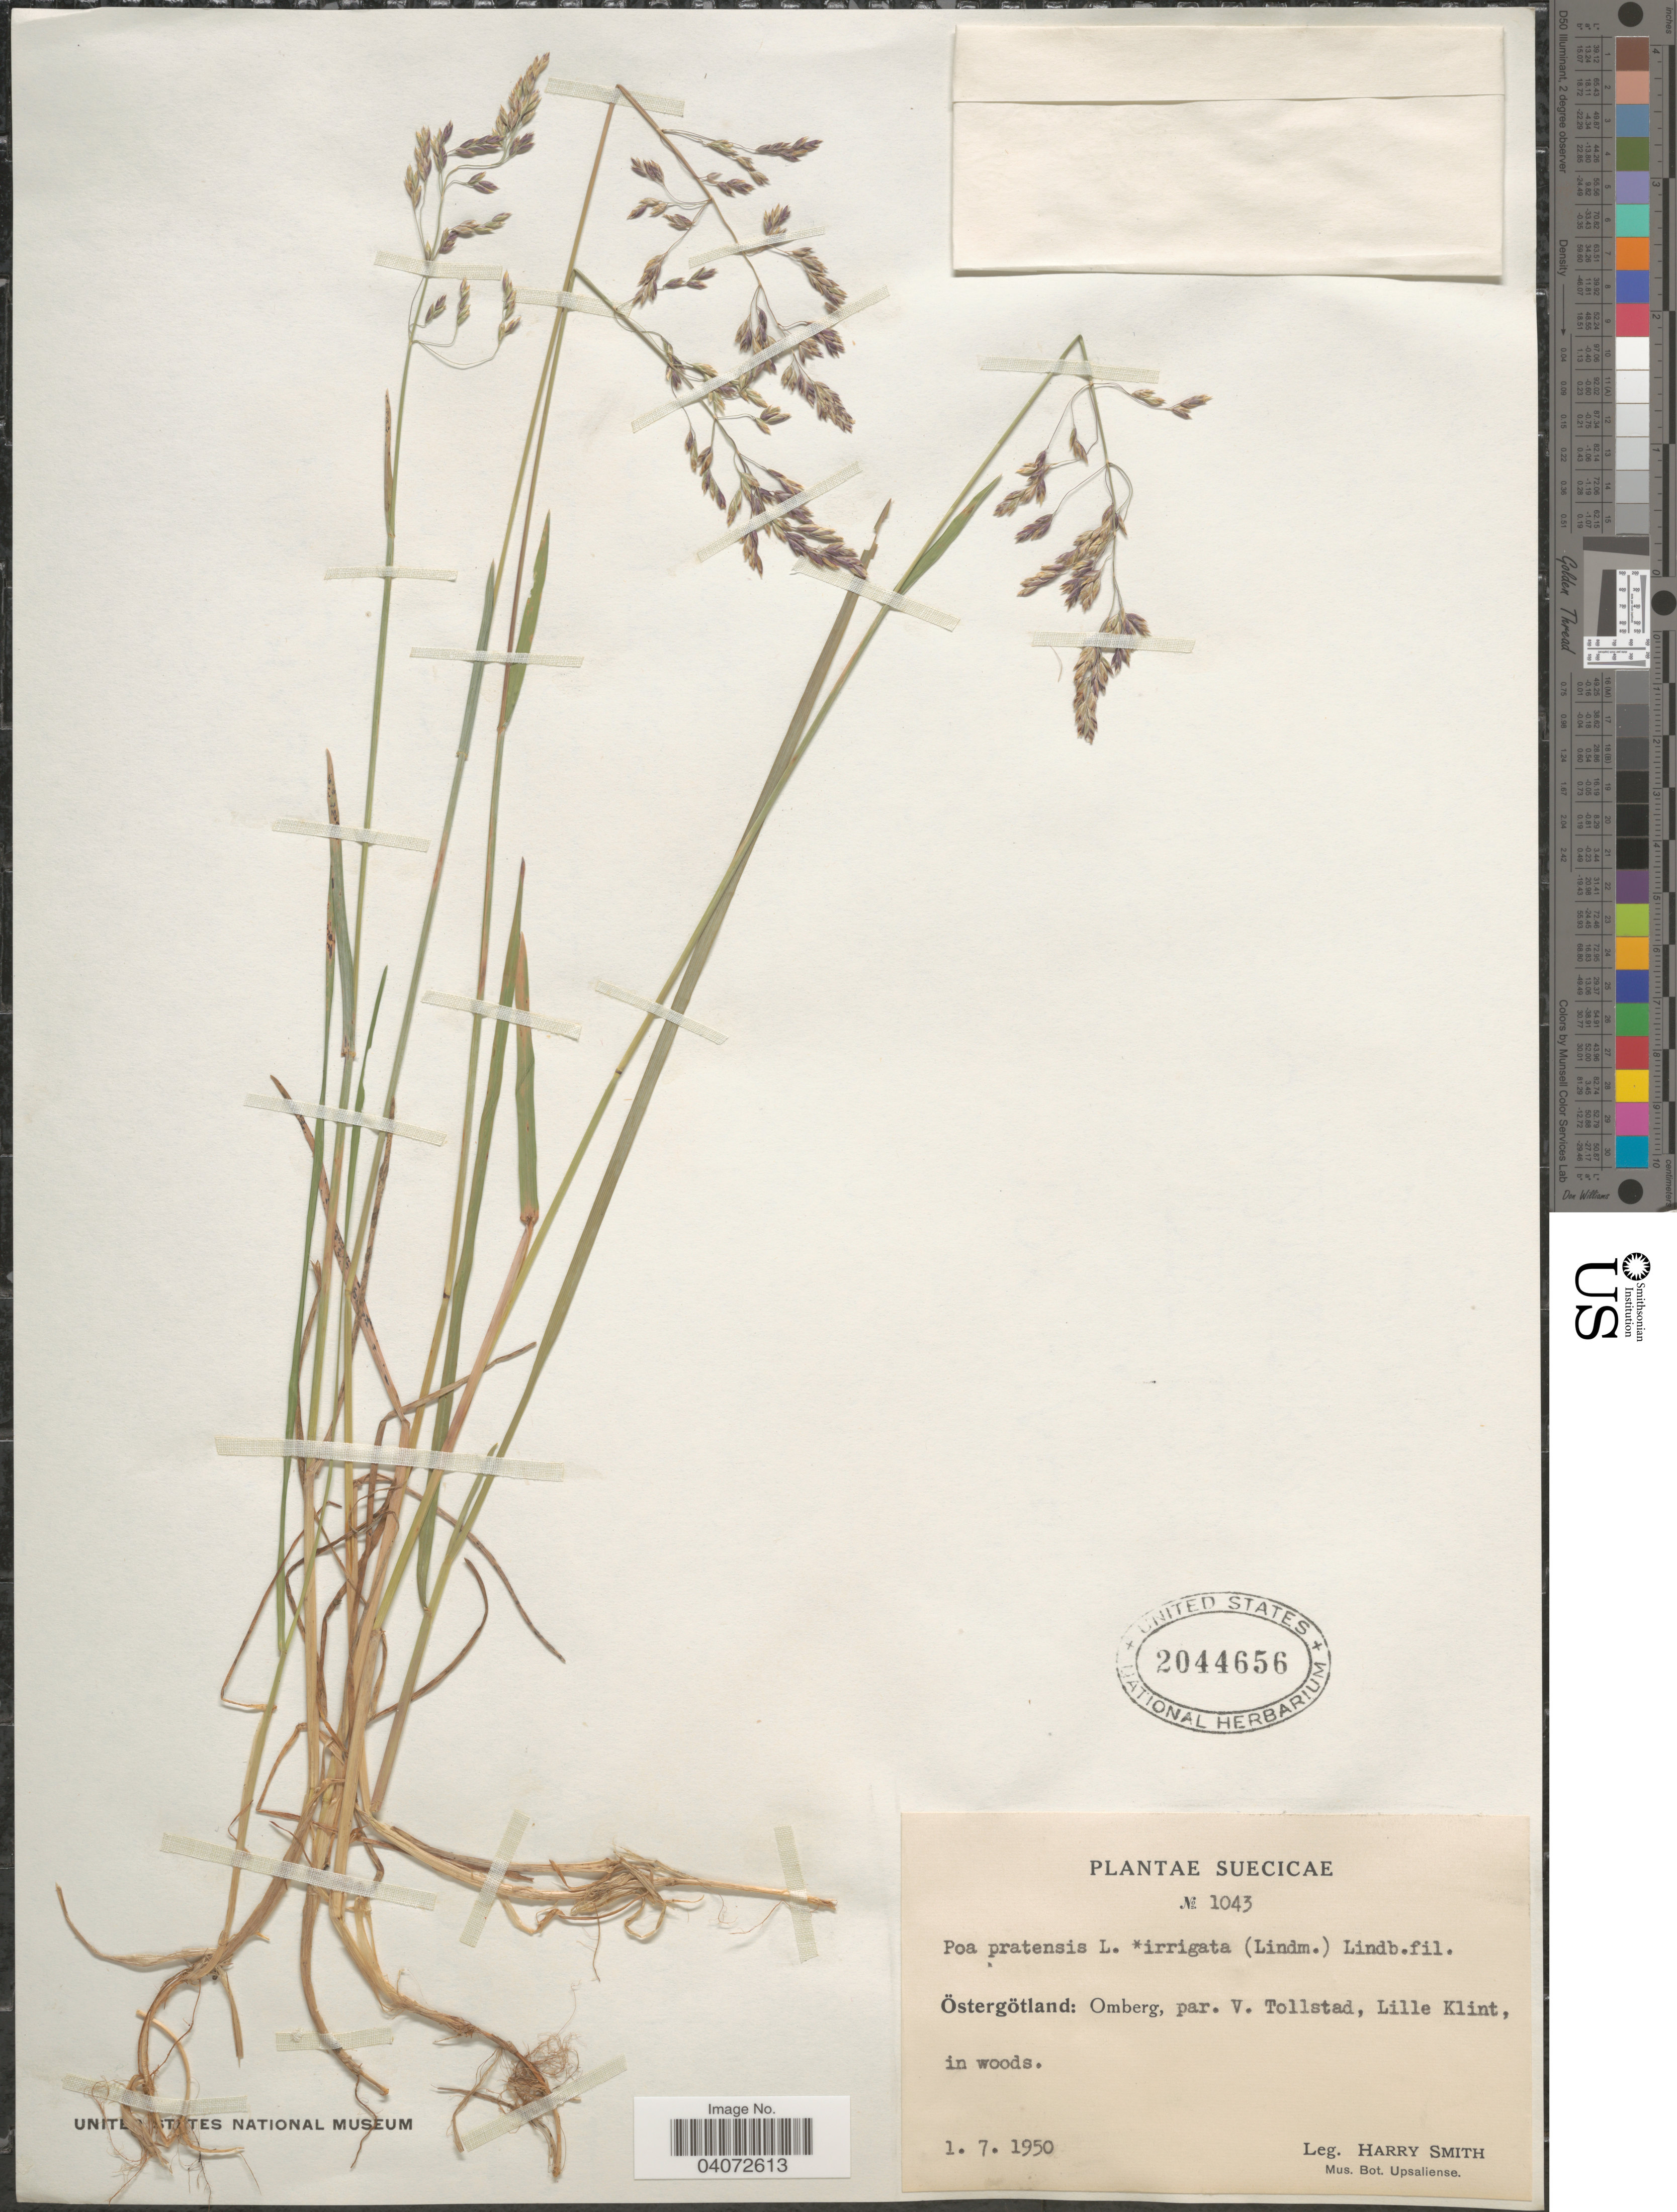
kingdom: Plantae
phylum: Tracheophyta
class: Liliopsida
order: Poales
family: Poaceae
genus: Poa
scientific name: Poa pratensis subsp. irrigata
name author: (Lindm.) H. Lindb.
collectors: H. Smith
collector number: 1043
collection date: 1950-07-01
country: Sweden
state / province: Östergötland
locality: Suecicae. Omberg, par. V. Tollstad, Lille Klint, in woods.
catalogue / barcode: US 2044656